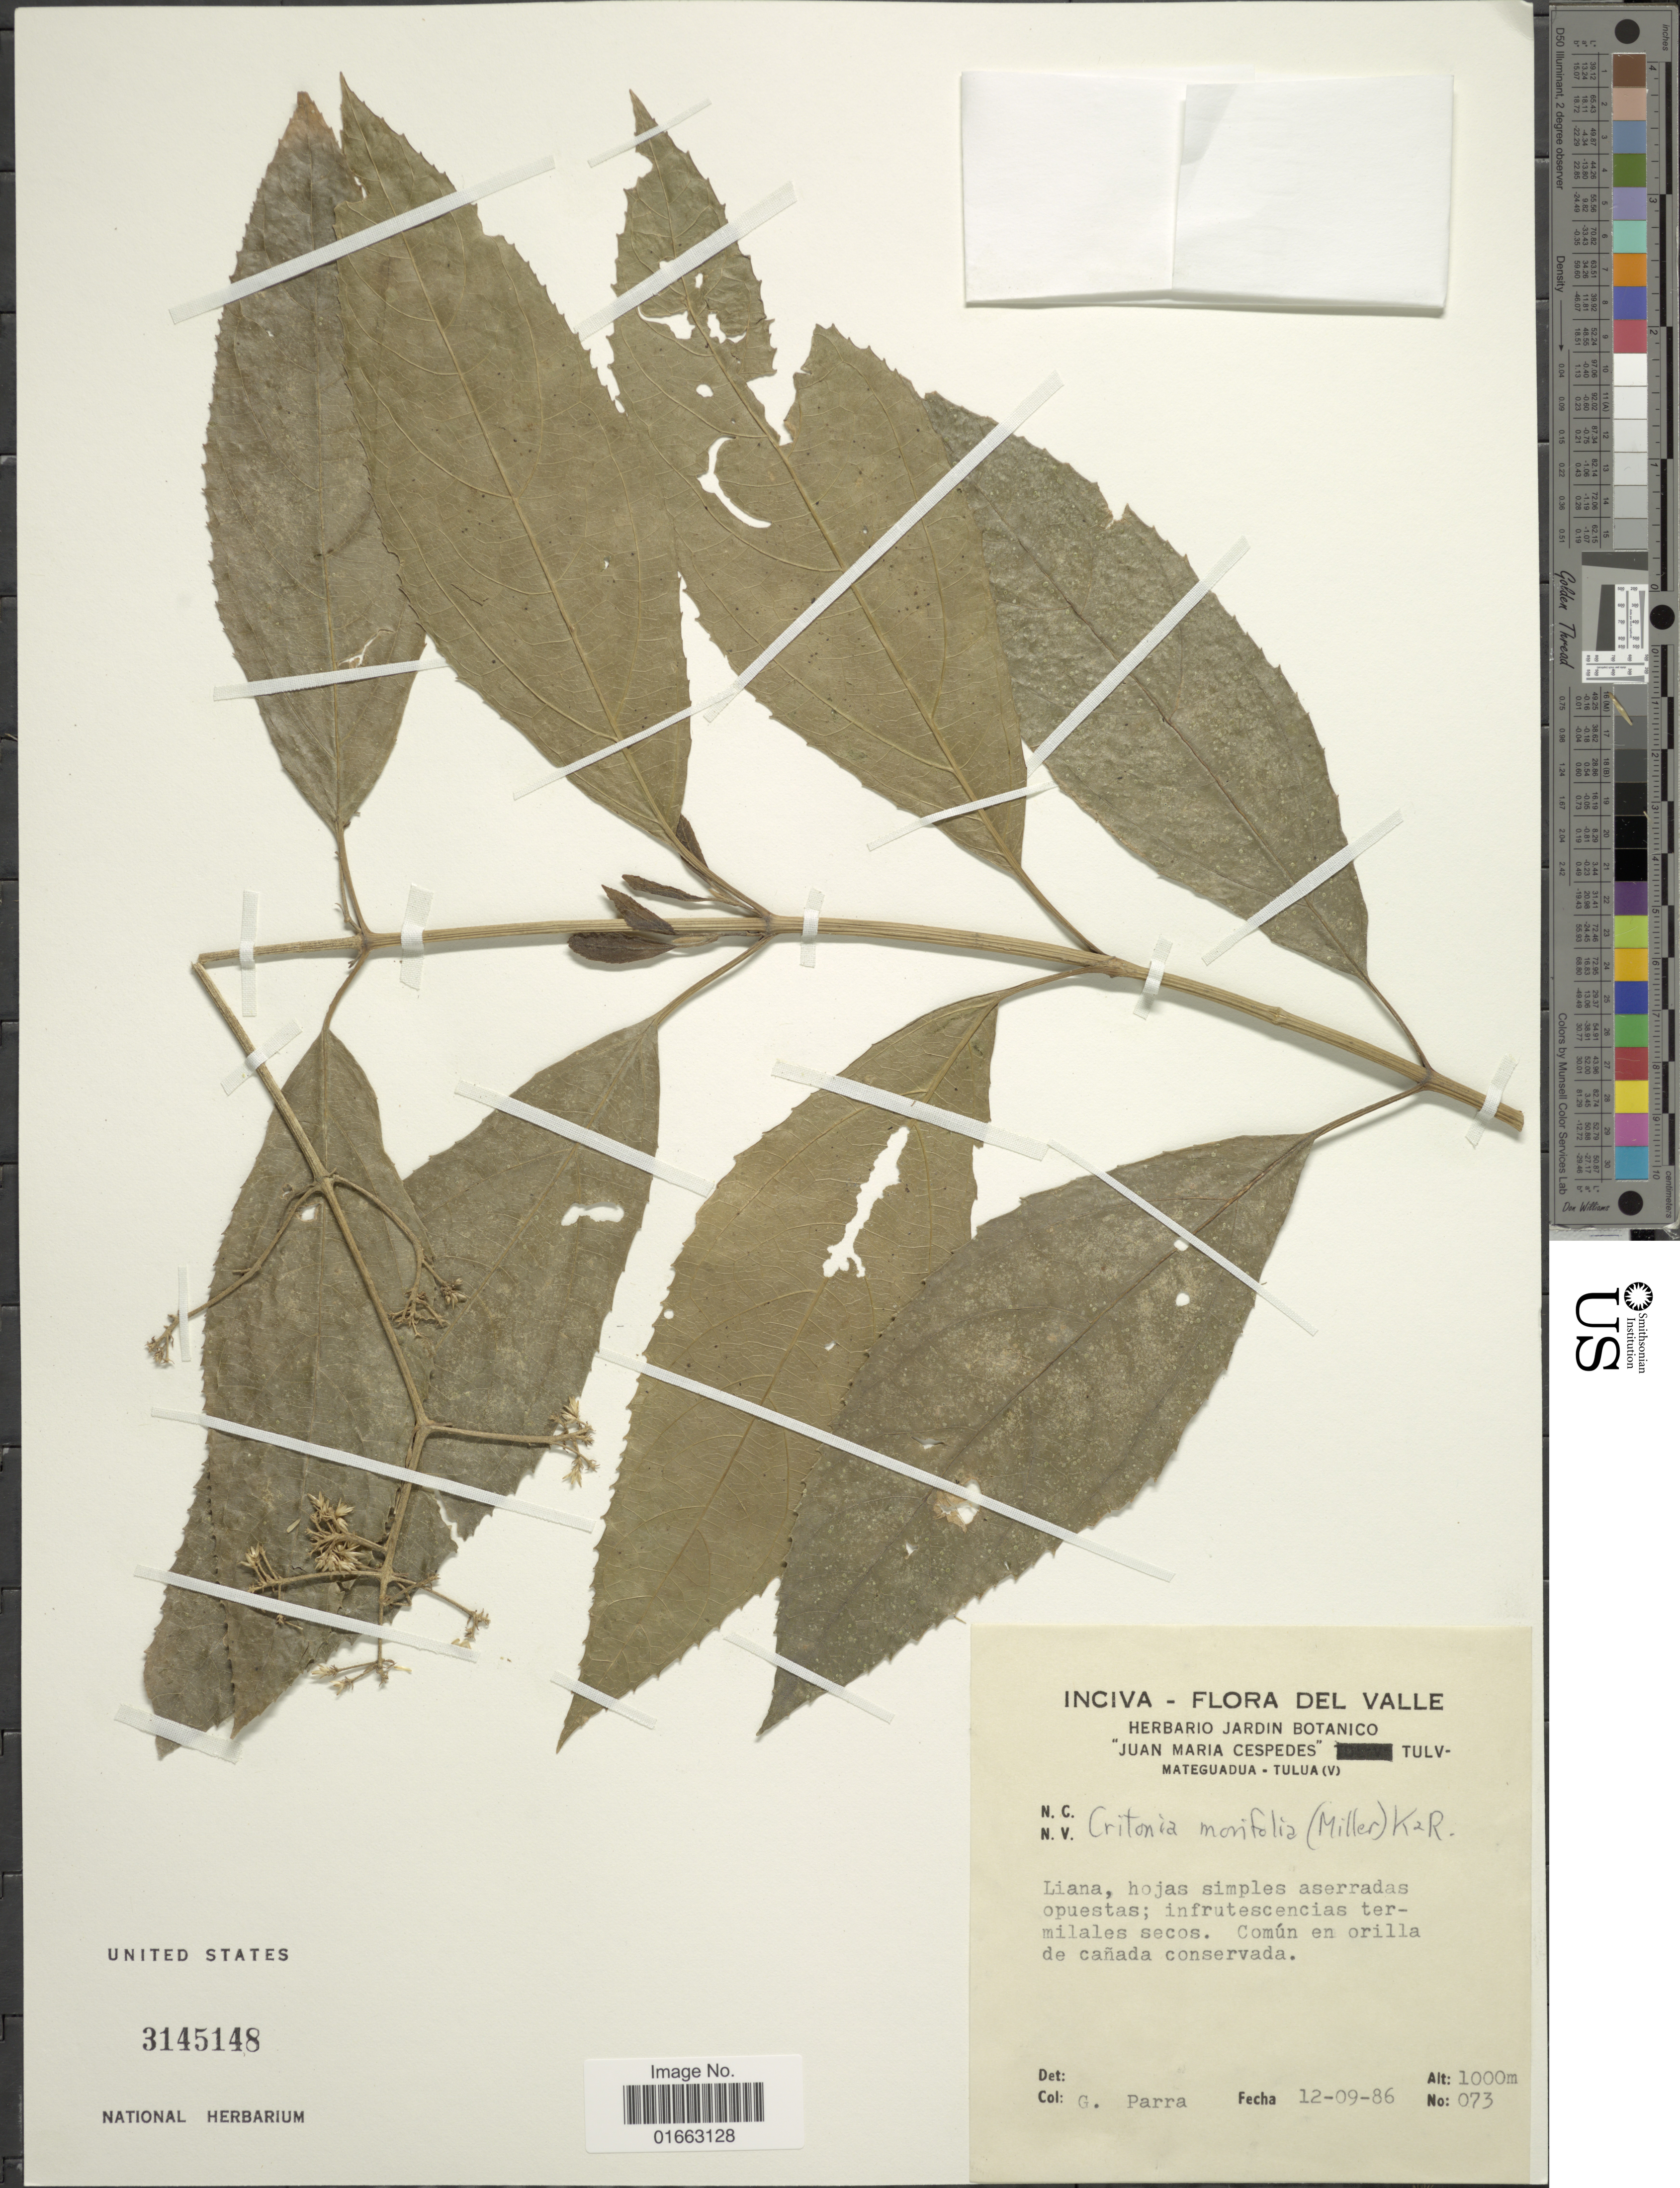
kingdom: Plantae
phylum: Tracheophyta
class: Magnoliopsida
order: Asterales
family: Asteraceae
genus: Critonia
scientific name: Critonia morifolia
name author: (Mill.) R.M. King & H. Rob.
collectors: G. Parra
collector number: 073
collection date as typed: Transcribed d/m/y: 12/9/86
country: Colombia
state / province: Valle del Cauca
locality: Liana, hojas simples aserradas opuestas; infrutescencias termilales secos, Común en oriila de cañada conservada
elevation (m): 1000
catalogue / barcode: US 3145148